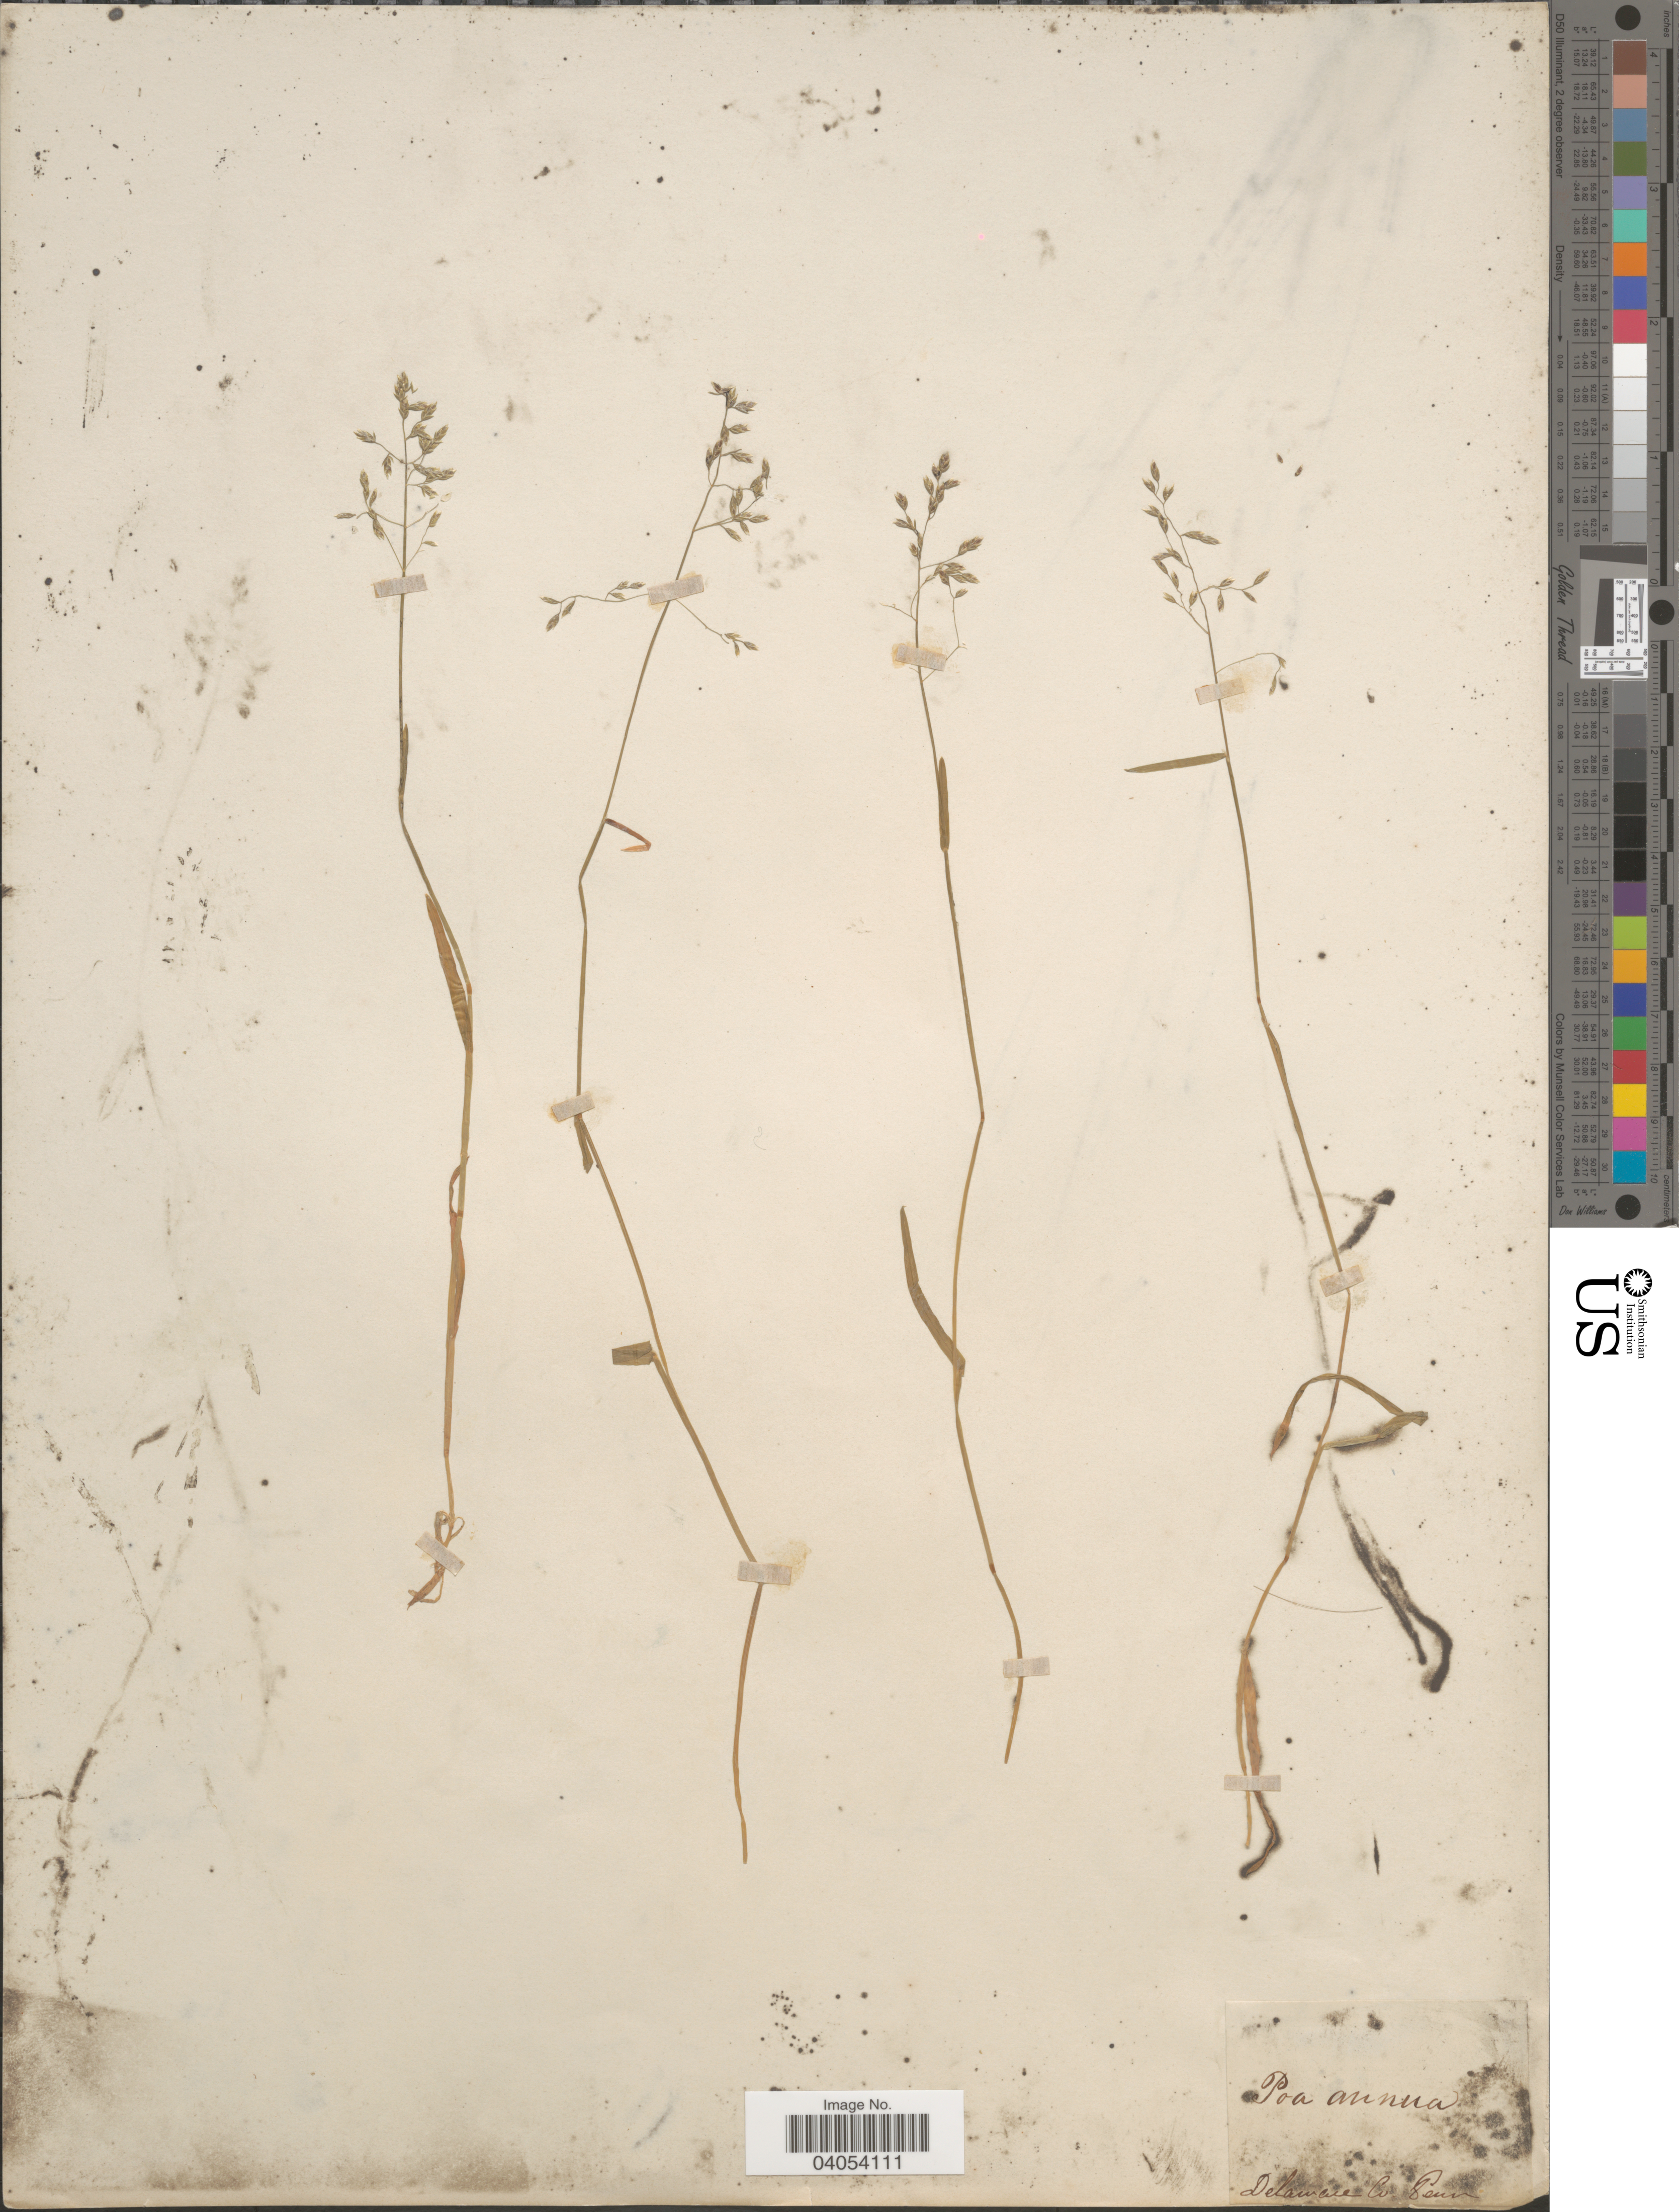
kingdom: Plantae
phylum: Tracheophyta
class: Liliopsida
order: Poales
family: Poaceae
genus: Poa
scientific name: Poa annua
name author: L.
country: United States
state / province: Pennsylvania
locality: Delaware Co.